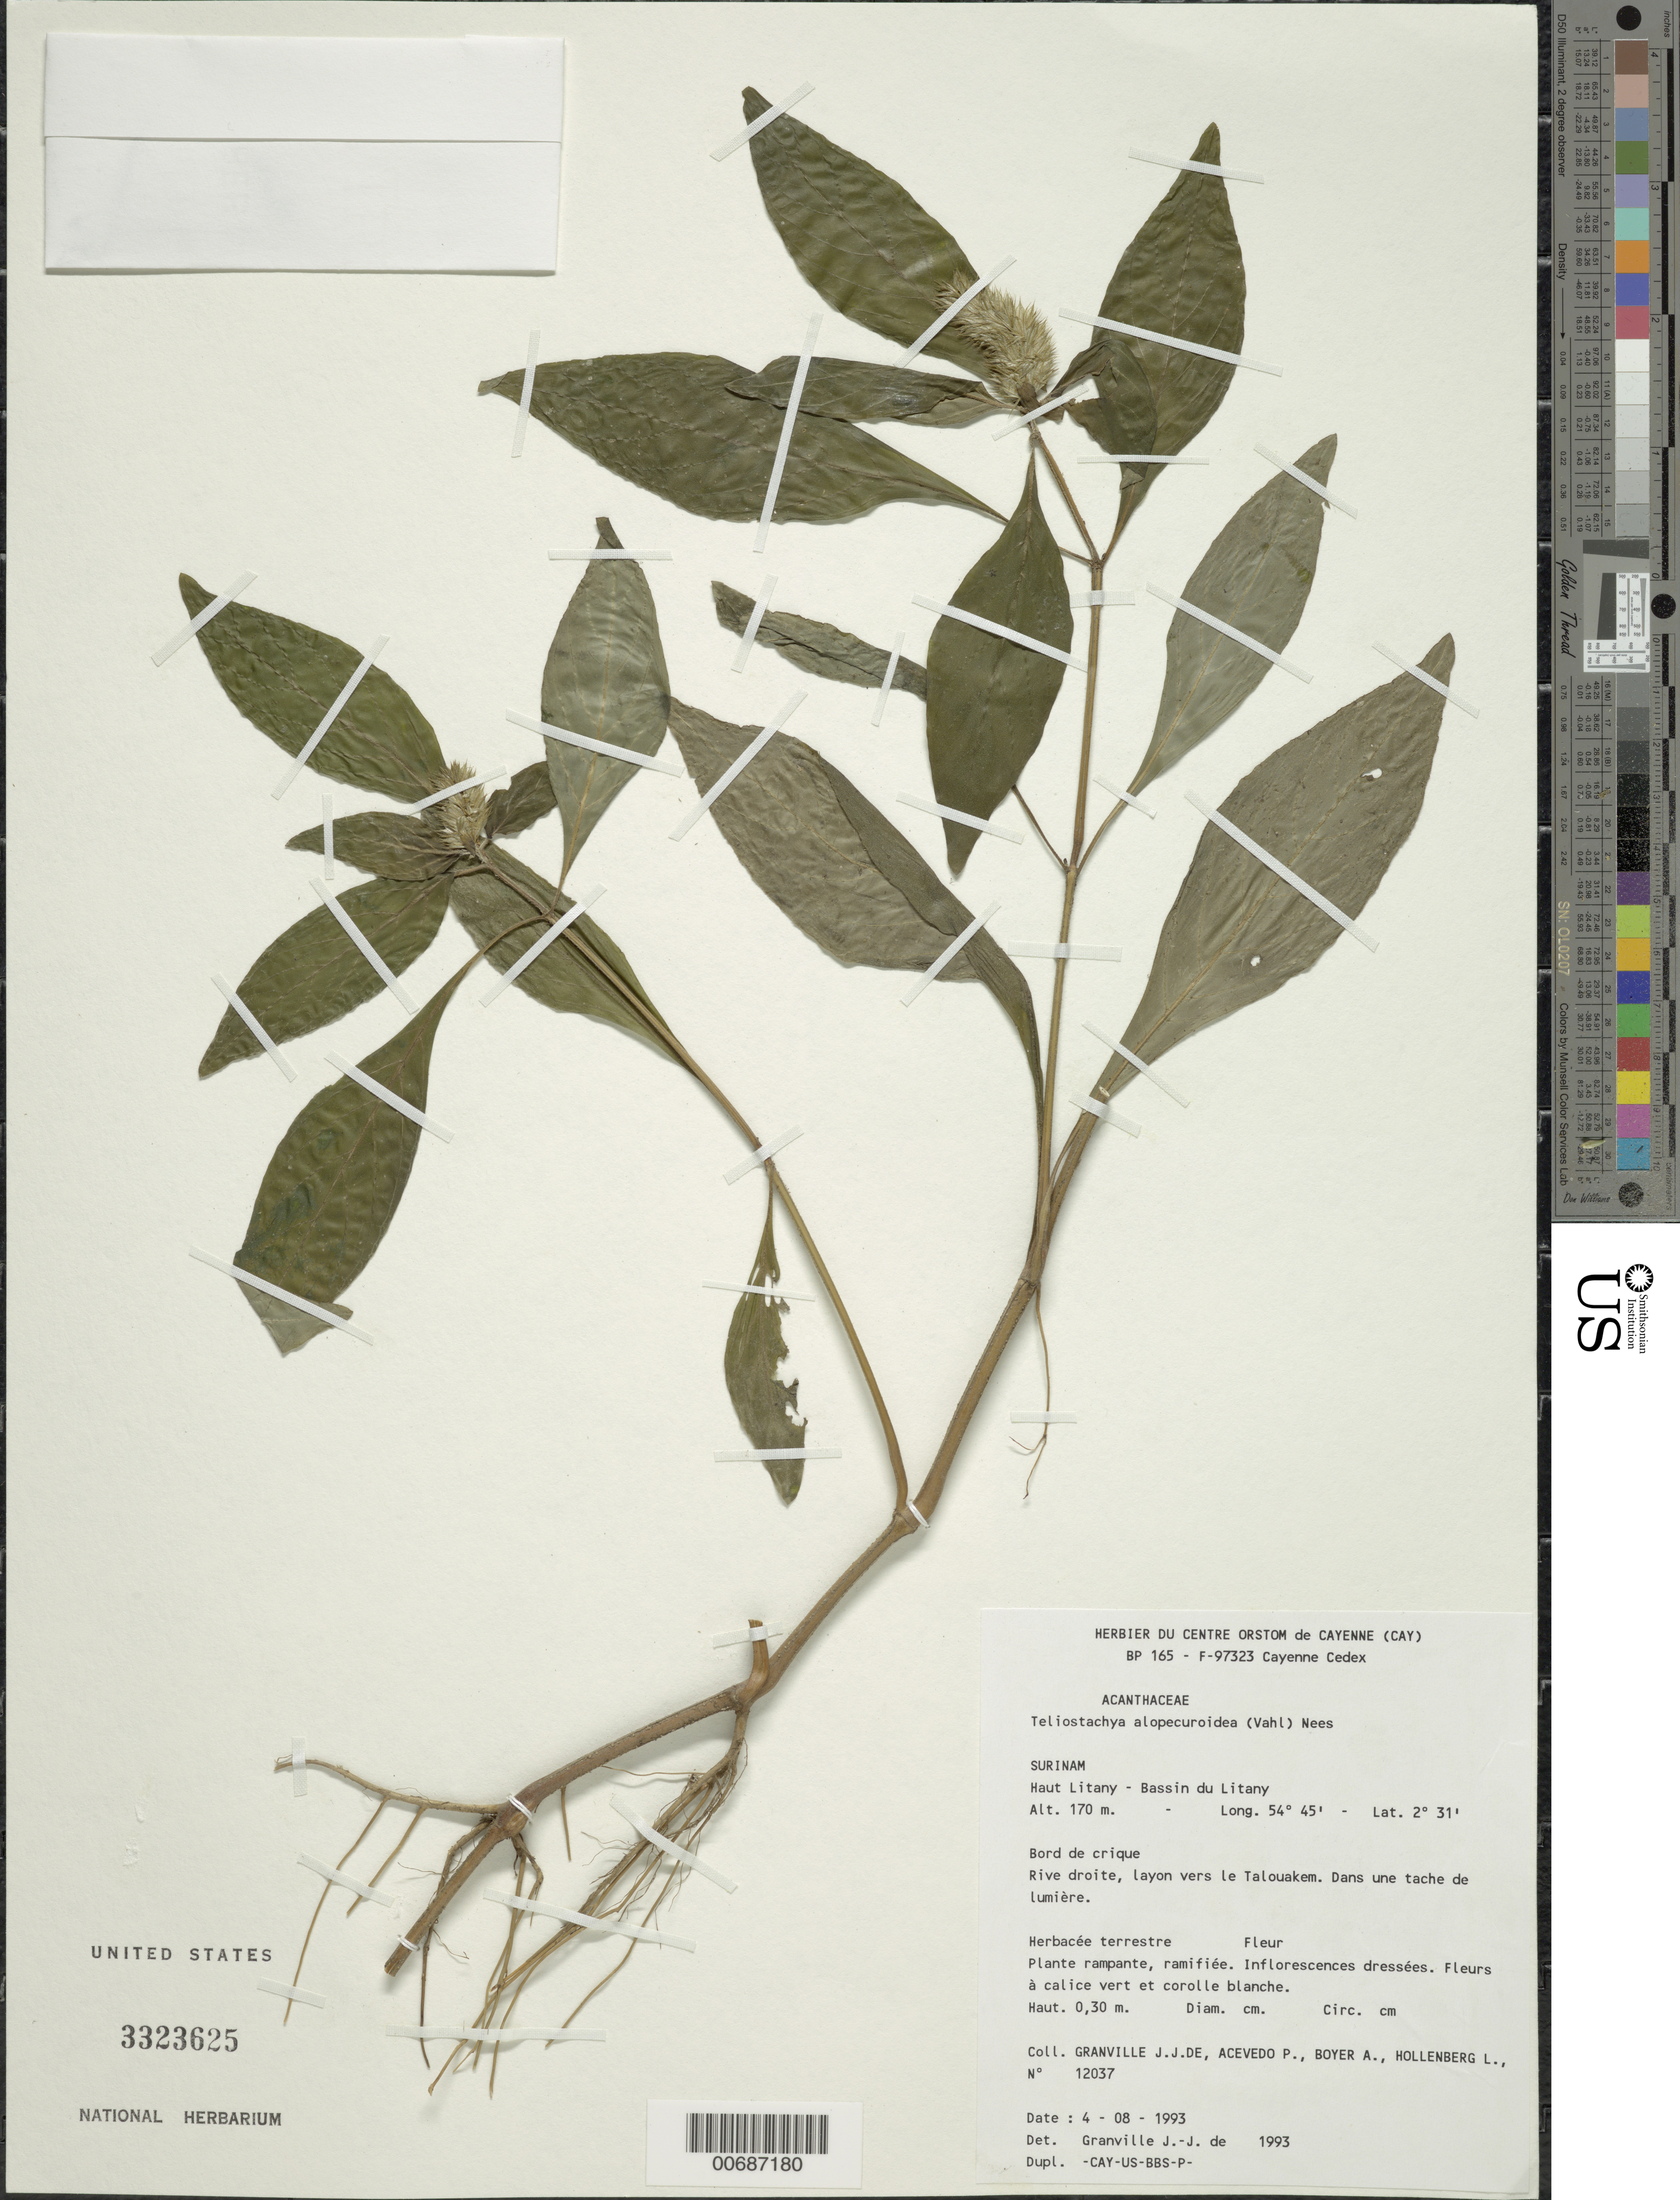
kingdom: Plantae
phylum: Tracheophyta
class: Magnoliopsida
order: Lamiales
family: Acanthaceae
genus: Teliostachya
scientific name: Teliostachya alopecuroidea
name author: (Vahl) Nees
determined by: Granville, J. J. de, (CAY), Institut de Recherche pour le Developpement (IRD) (FRENCH GUIANA)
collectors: J.-J. de Granville, P. Acevedo-Rodr., A. Boyer & L. Hollenberg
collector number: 12037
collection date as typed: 4-Aug-93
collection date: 1993-08-04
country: Suriname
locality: Haut Litany, Bassin du Litany; rive droite, layon vers le Talouakem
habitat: Bord de crique. Dans une tache de lumiere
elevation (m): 170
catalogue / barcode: US 3323625